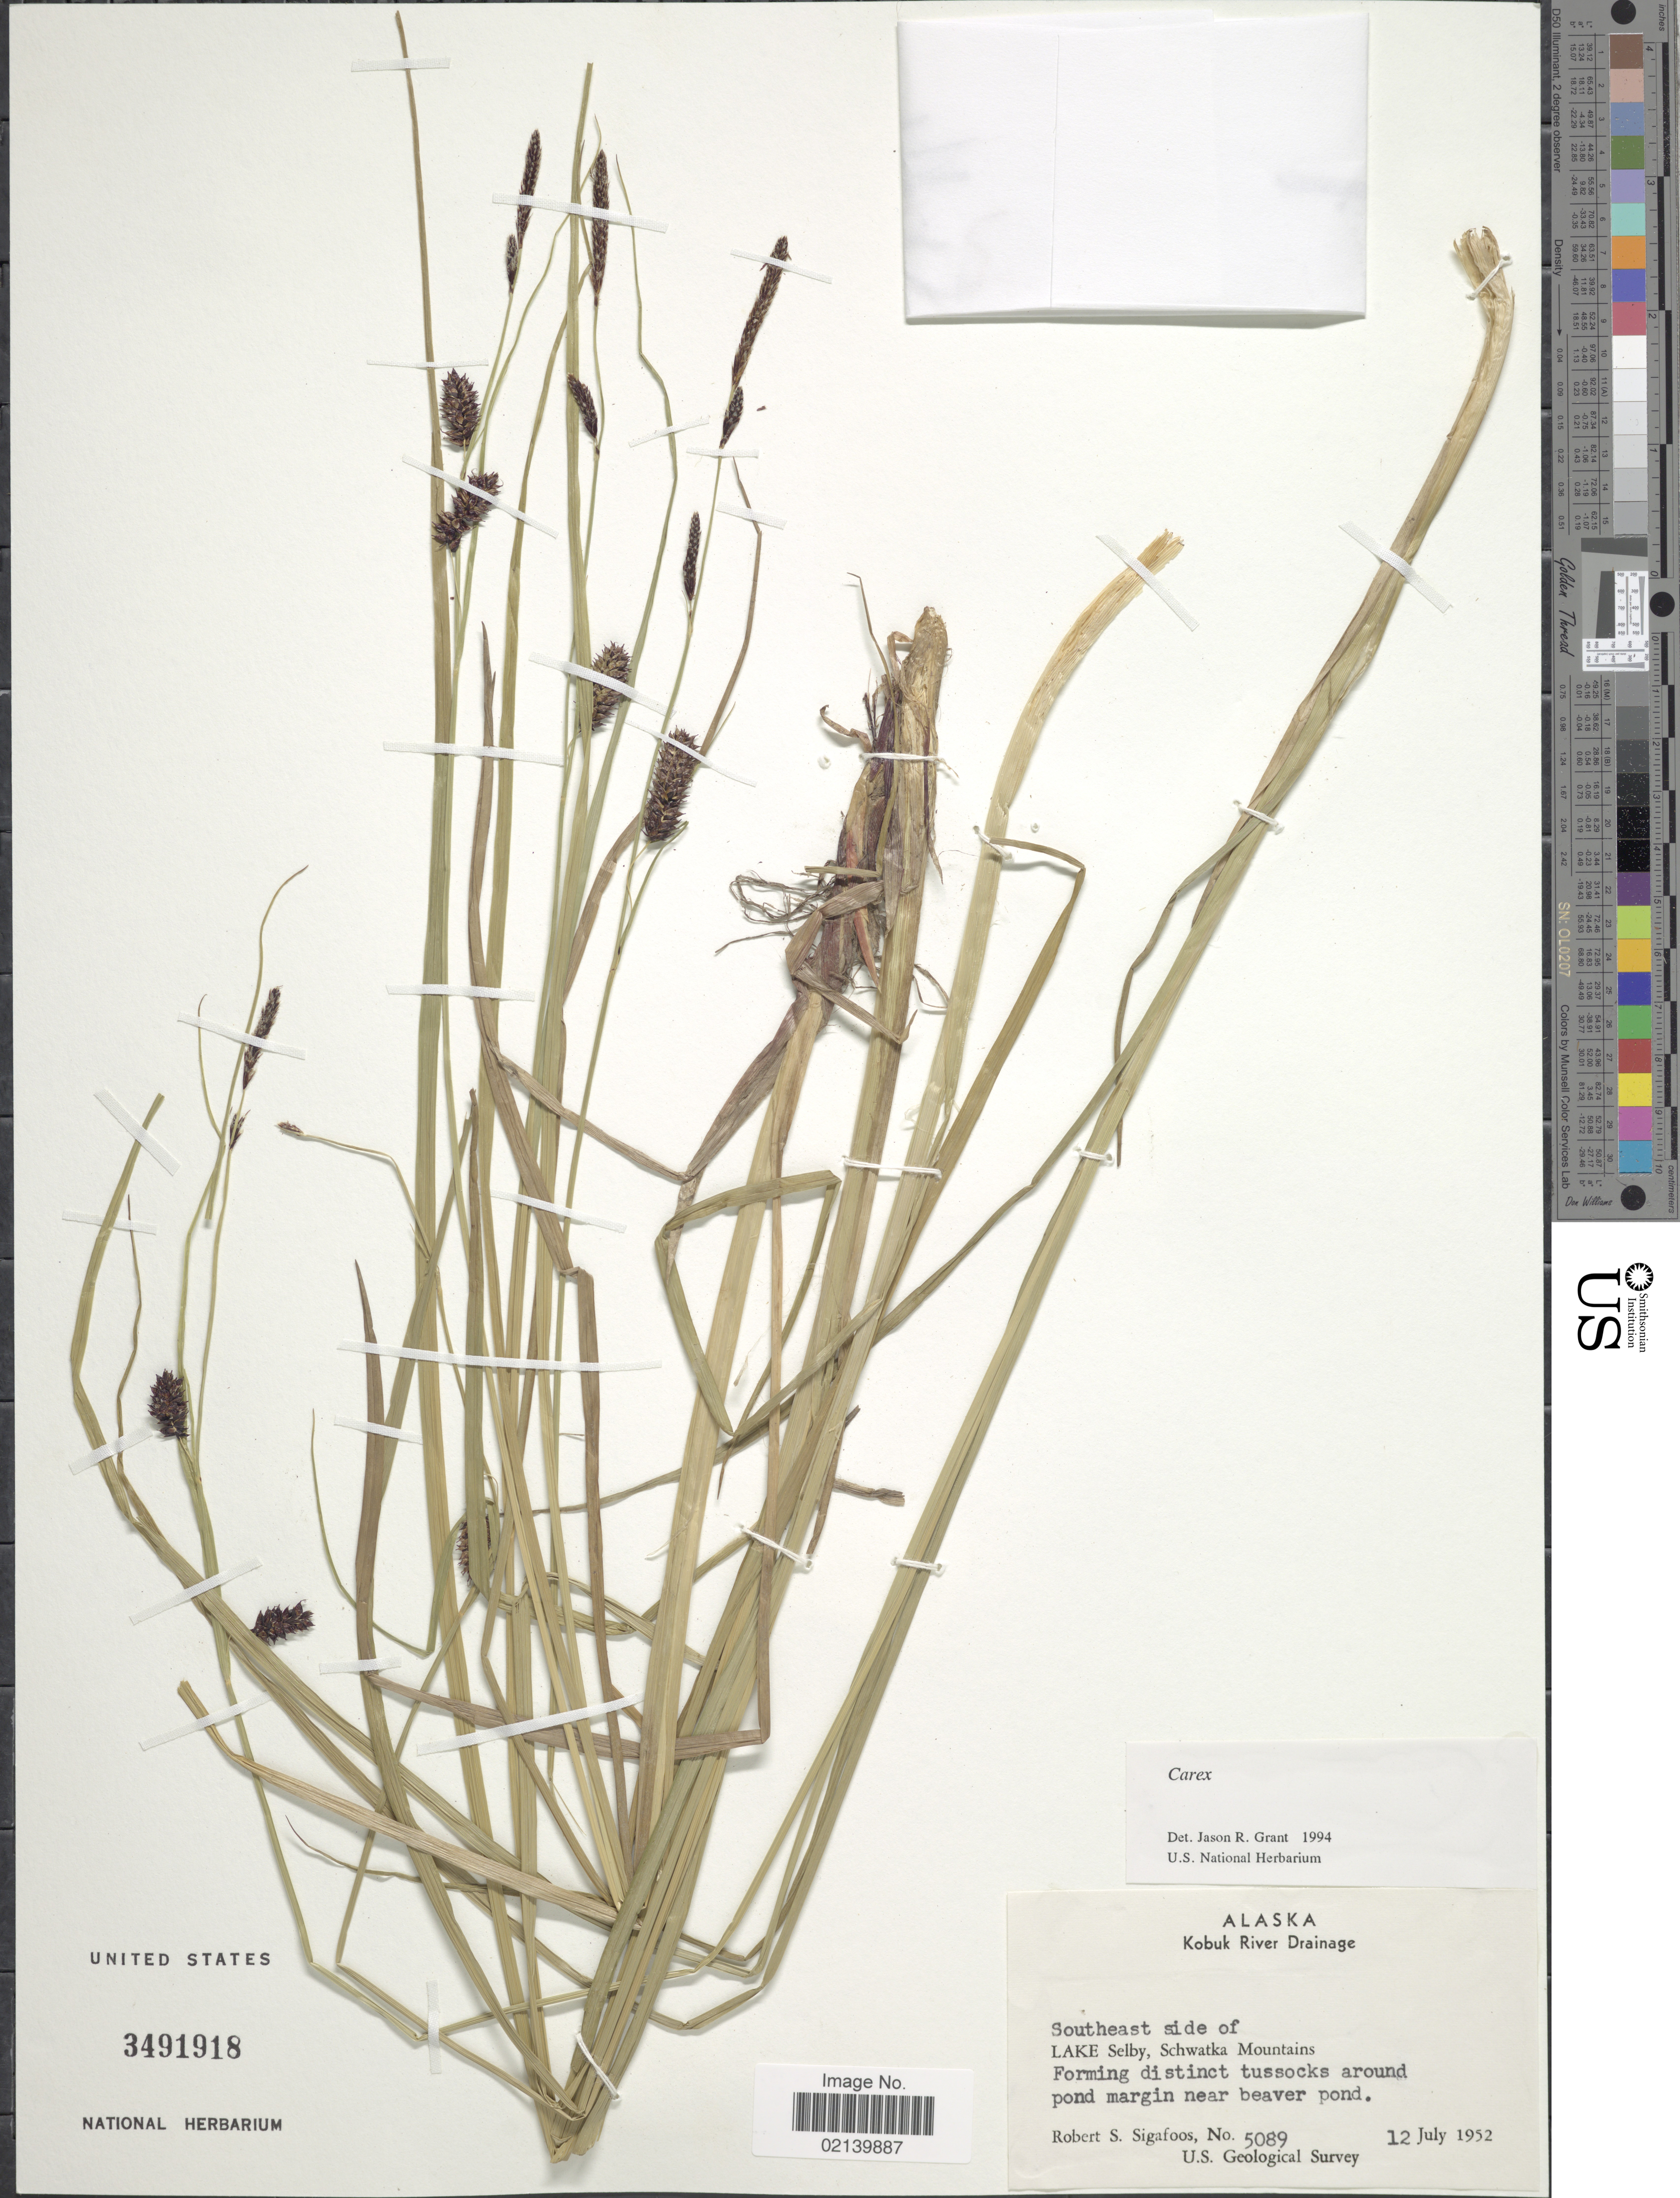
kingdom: Plantae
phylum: Tracheophyta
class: Liliopsida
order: Poales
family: Cyperaceae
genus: Carex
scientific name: Carex sp.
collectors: R. Sigafoos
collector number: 5089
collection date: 1952-07-12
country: United States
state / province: Alaska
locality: Kobuk River Drainage, Southeast side of Lake Selby, Schwatka Mountains Forming distinct tussocks aroun pond marging near beaver pond.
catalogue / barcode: US 3491918